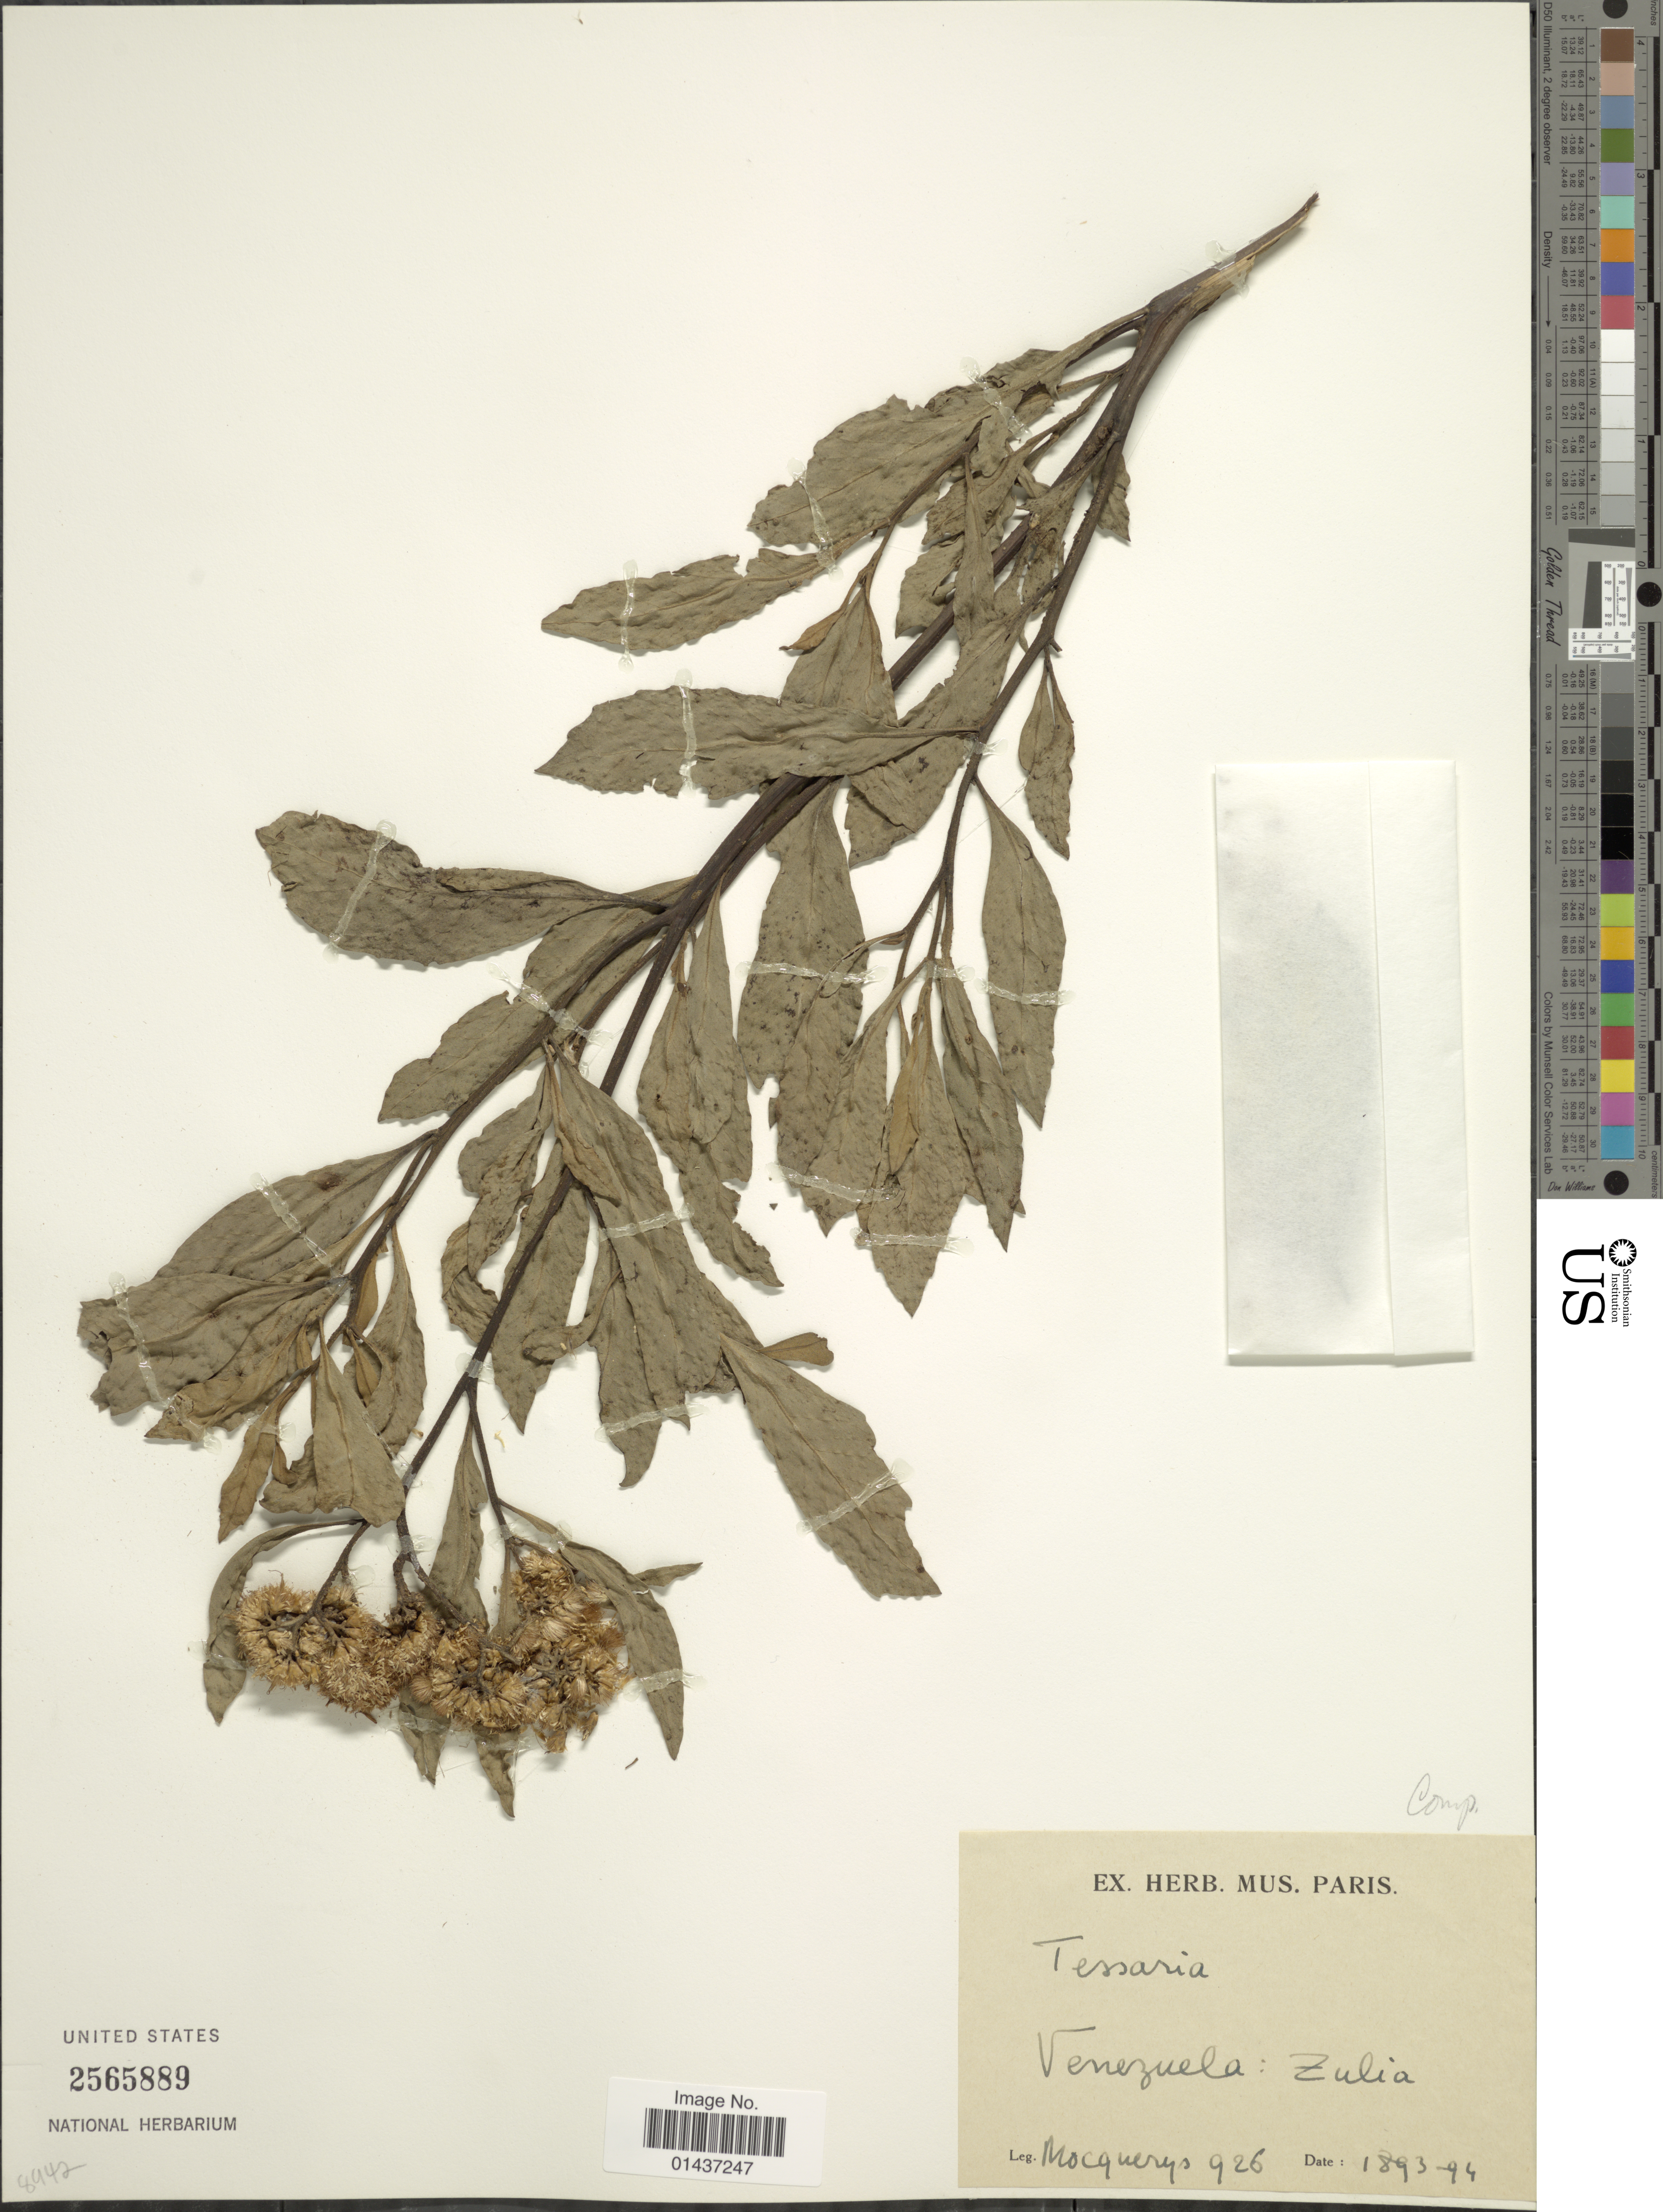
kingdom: Plantae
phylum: Tracheophyta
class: Magnoliopsida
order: Asterales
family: Asteraceae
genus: Tessaria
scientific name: Tessaria integrifolia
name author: Ruiz & Pav.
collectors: A. Mocquerys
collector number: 926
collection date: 1893/1894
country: Venezuela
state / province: Zulia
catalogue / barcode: US 2565889